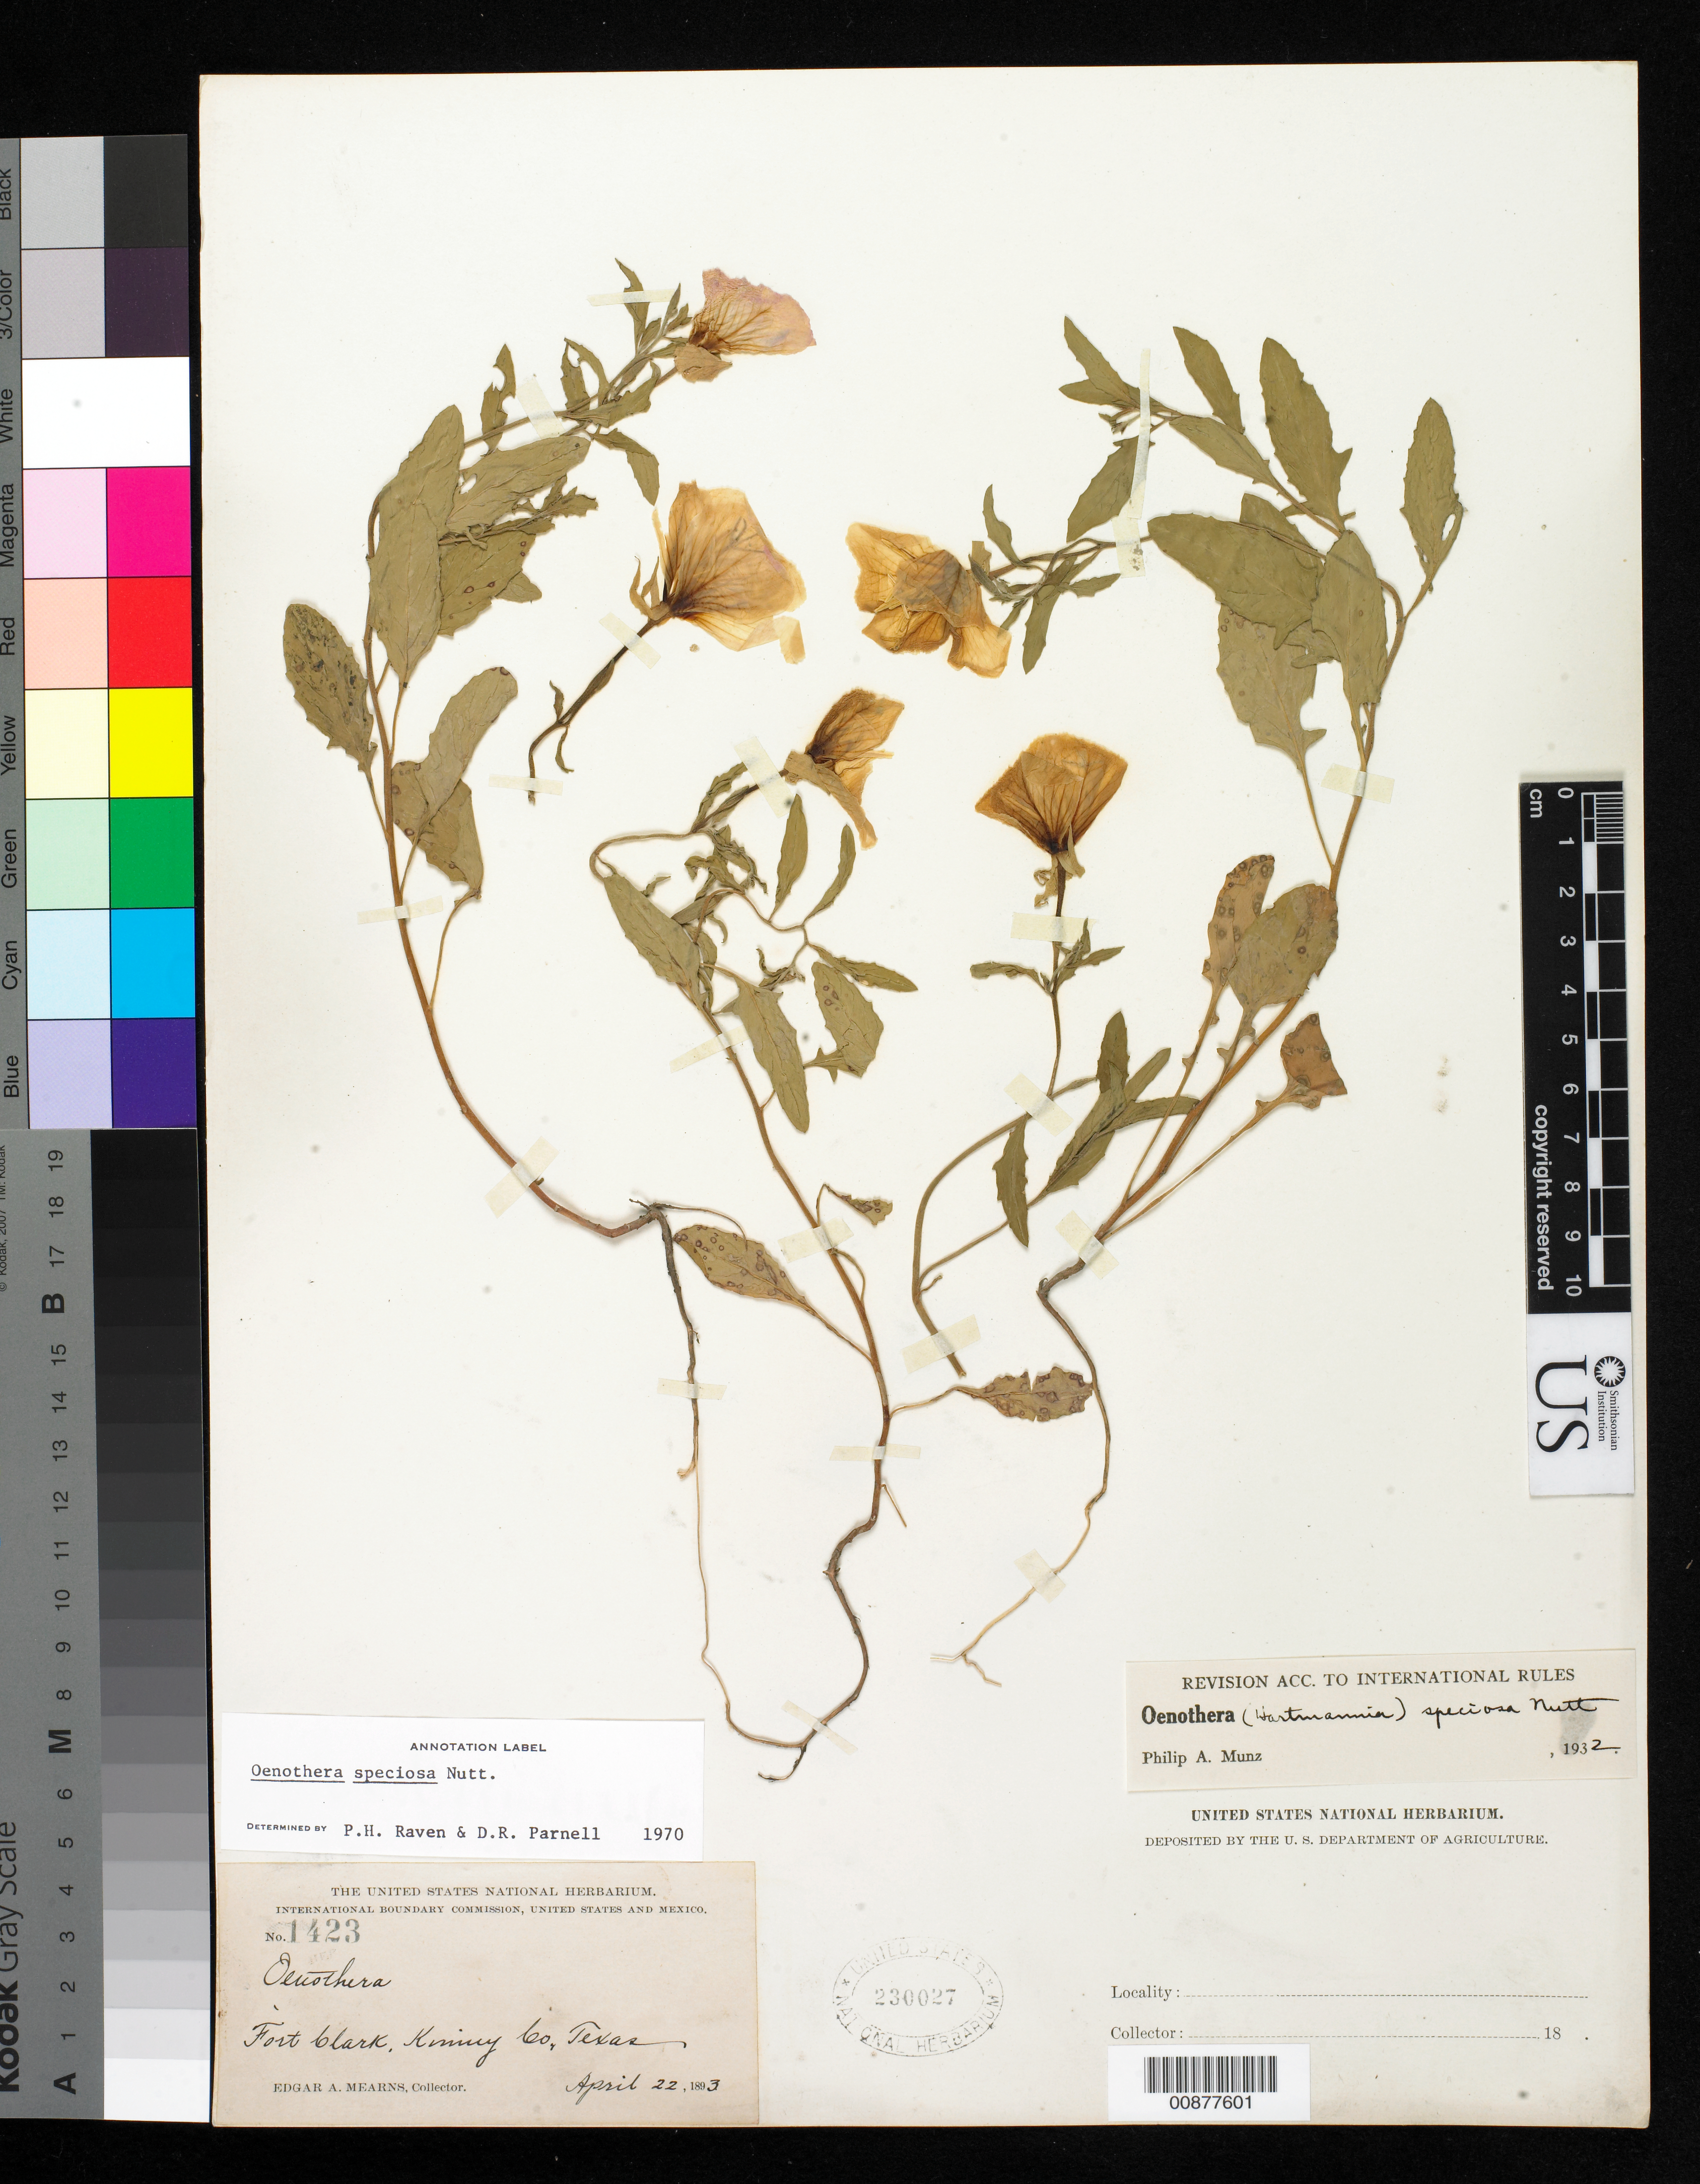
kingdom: Plantae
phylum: Tracheophyta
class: Magnoliopsida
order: Myrtales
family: Onagraceae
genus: Oenothera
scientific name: Oenothera speciosa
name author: Nutt.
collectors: E. A. Mearns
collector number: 1423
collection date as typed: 22 Apr 1893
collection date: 1893-04-22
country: United States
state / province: Texas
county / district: Kinney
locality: Fort Clark, Kinney County, Texas.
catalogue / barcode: US 230027